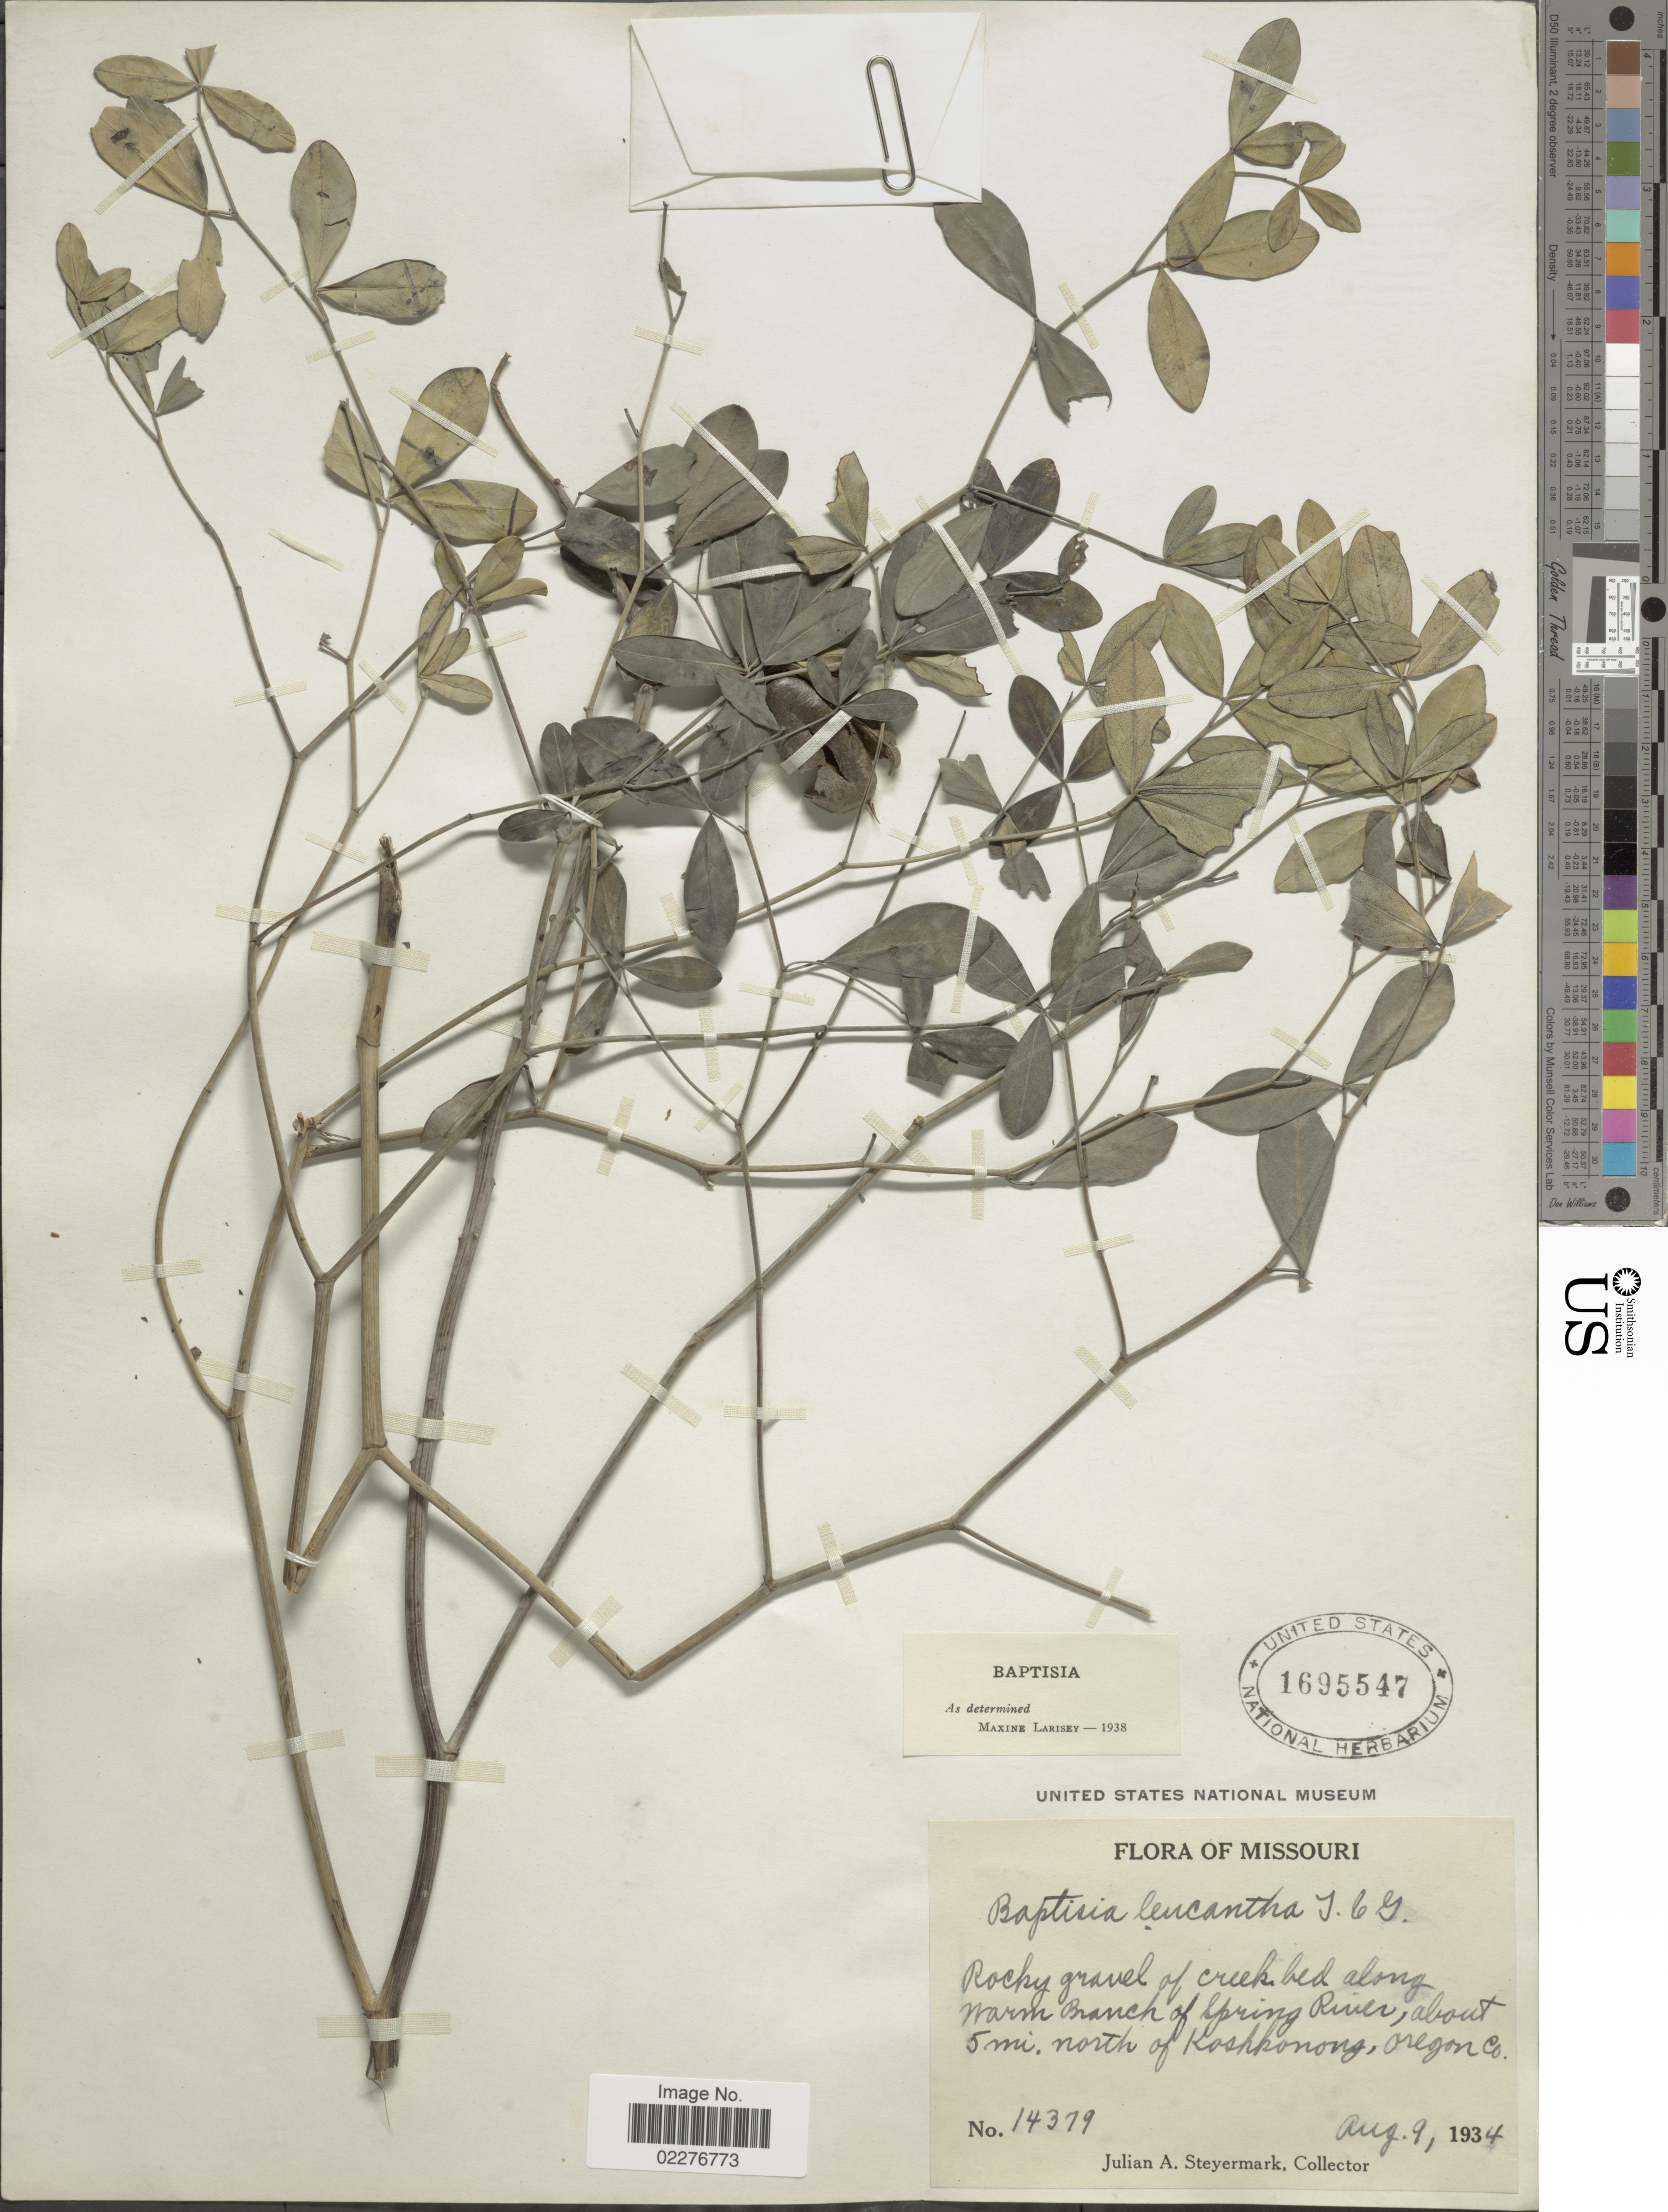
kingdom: Plantae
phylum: Tracheophyta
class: Magnoliopsida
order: Fabales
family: Fabaceae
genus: Baptisia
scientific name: Baptisia leucantha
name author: Torr. & A. Gray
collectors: J. Steyermark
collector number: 14379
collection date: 1934-08-09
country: United States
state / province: Oregon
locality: MissouriRocky gravel of creek bed along warm Branch of Spring River, about 5 mi north of Kashkonong, Oregon CO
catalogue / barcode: US 1695547